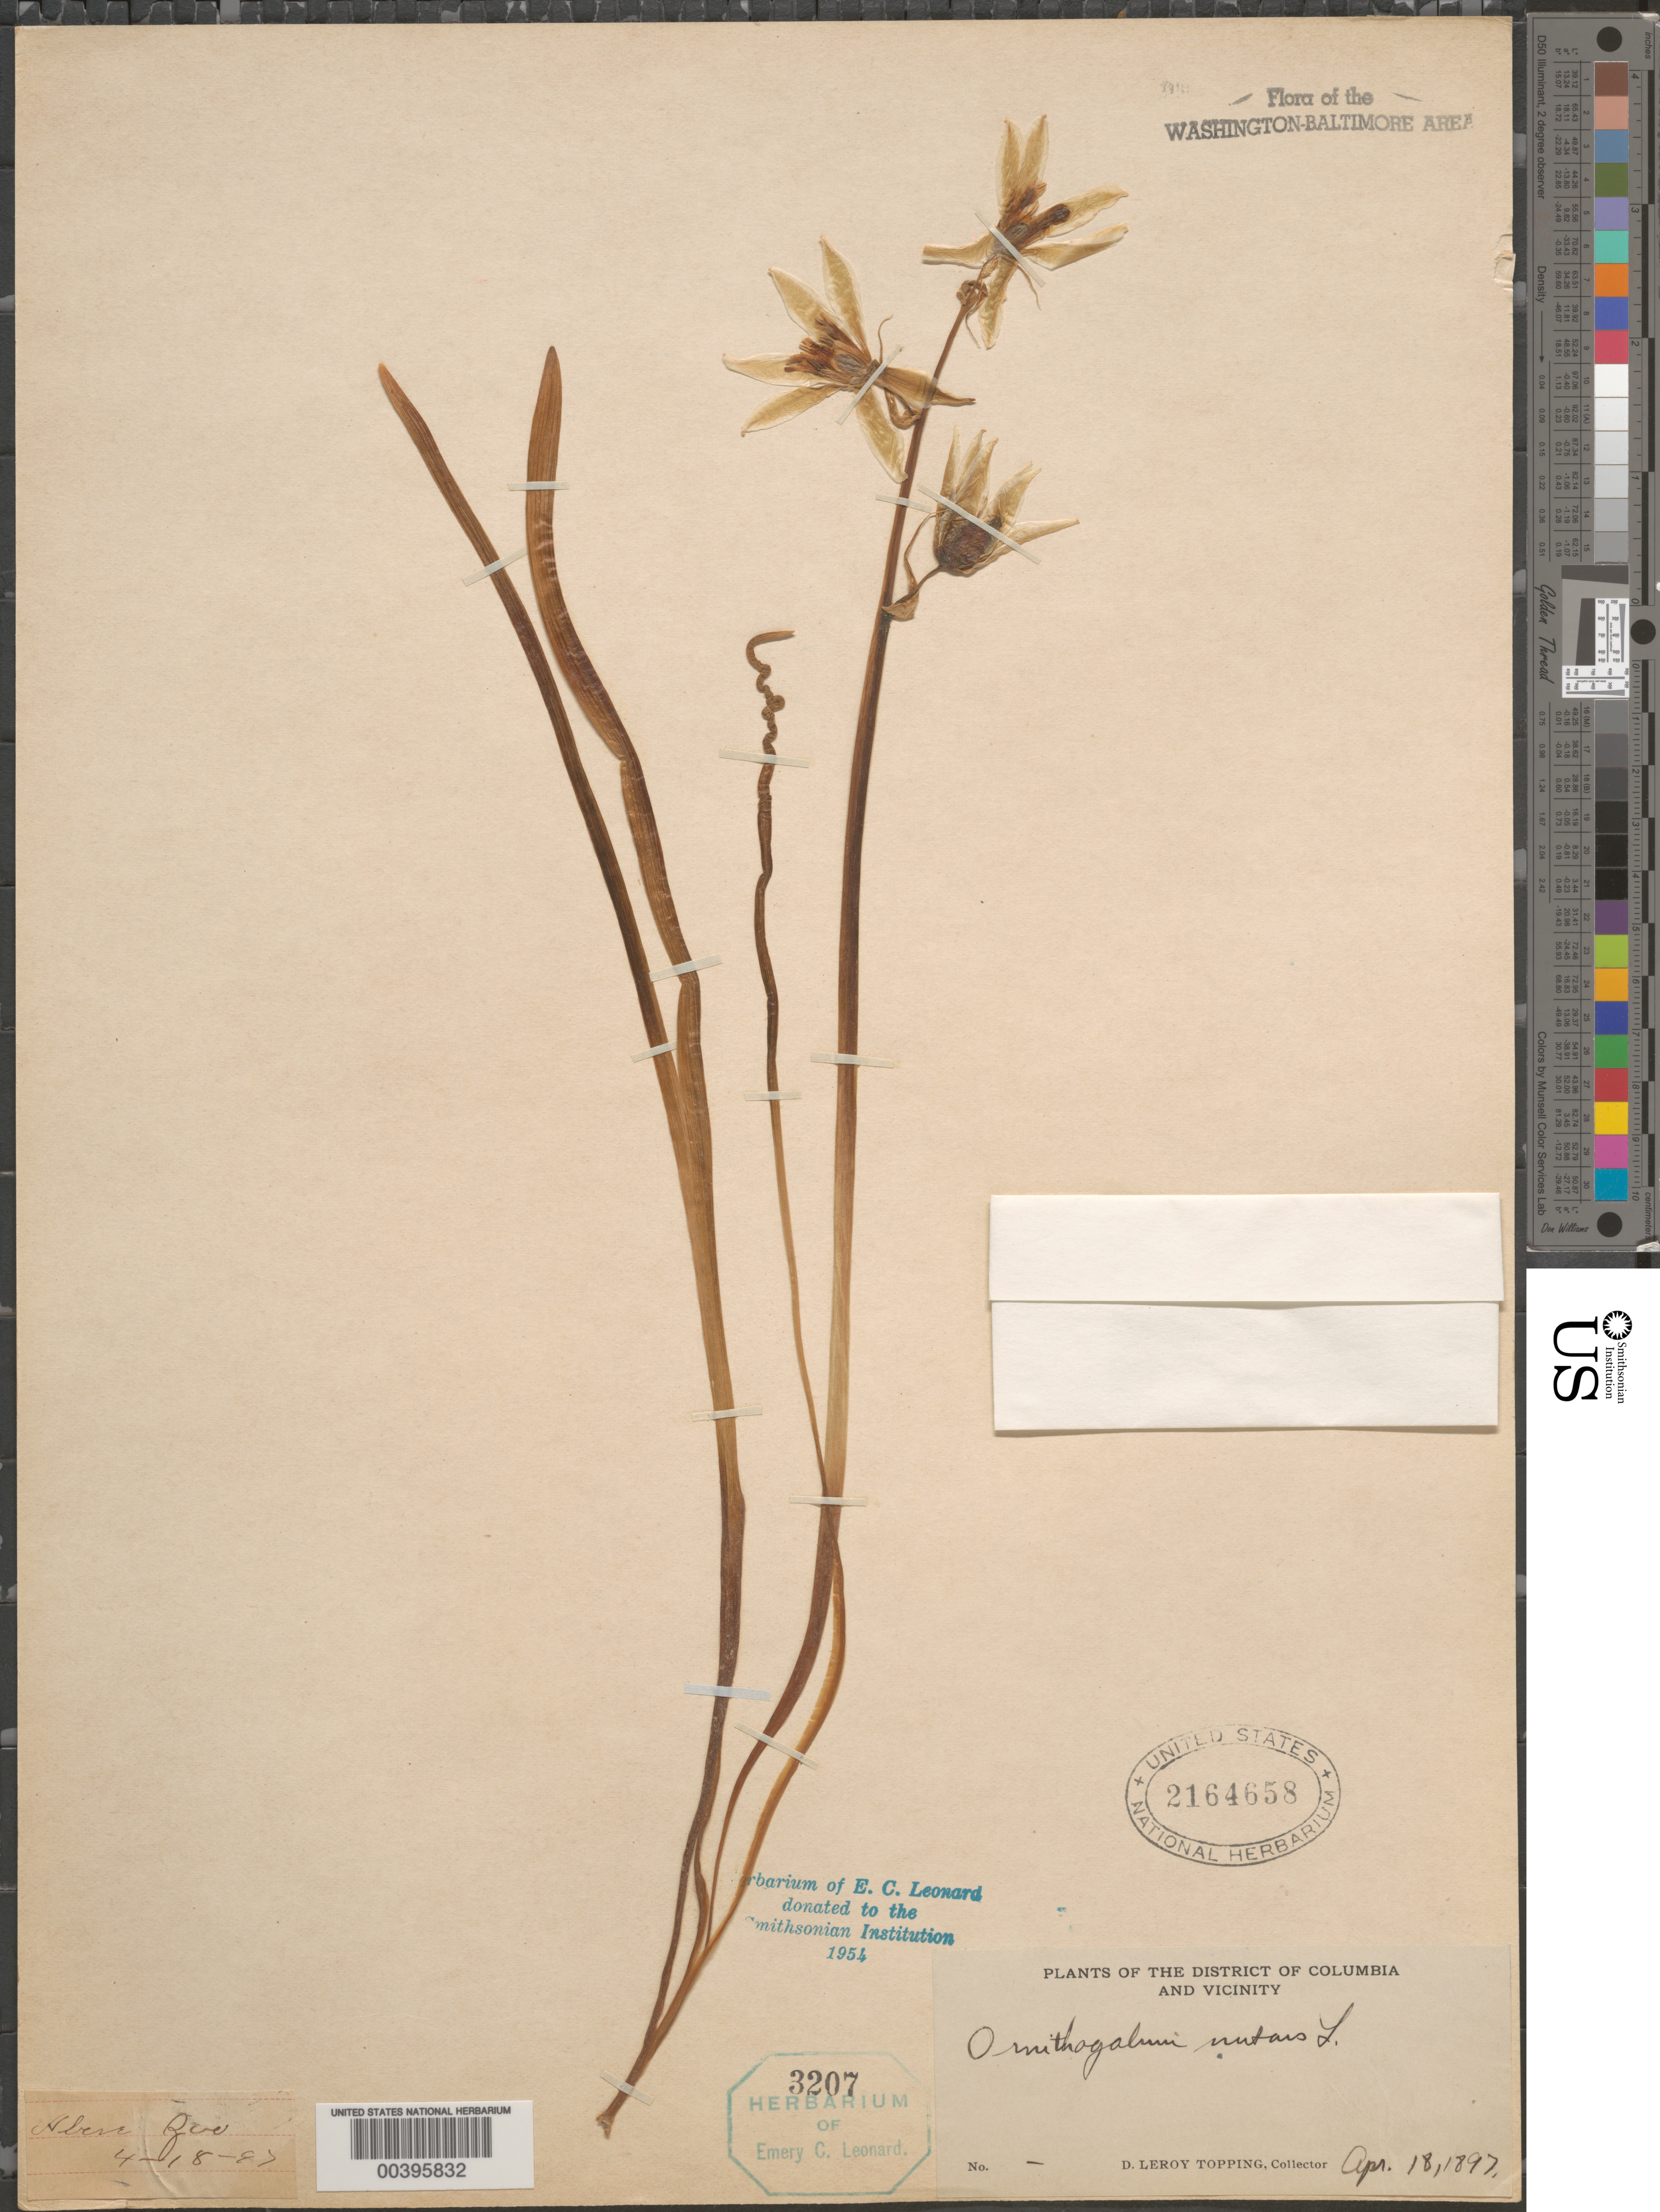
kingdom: Plantae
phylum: Tracheophyta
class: Liliopsida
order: Asparagales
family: Asparagaceae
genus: Ornithogalum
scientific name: Ornithogalum nutans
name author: L.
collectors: D. L. Topping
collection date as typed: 18 Apr 1897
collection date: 1897-04-18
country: United States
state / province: District of Columbia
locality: Above Zoo Rock Creek Park and vicinity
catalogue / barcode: US 2164658